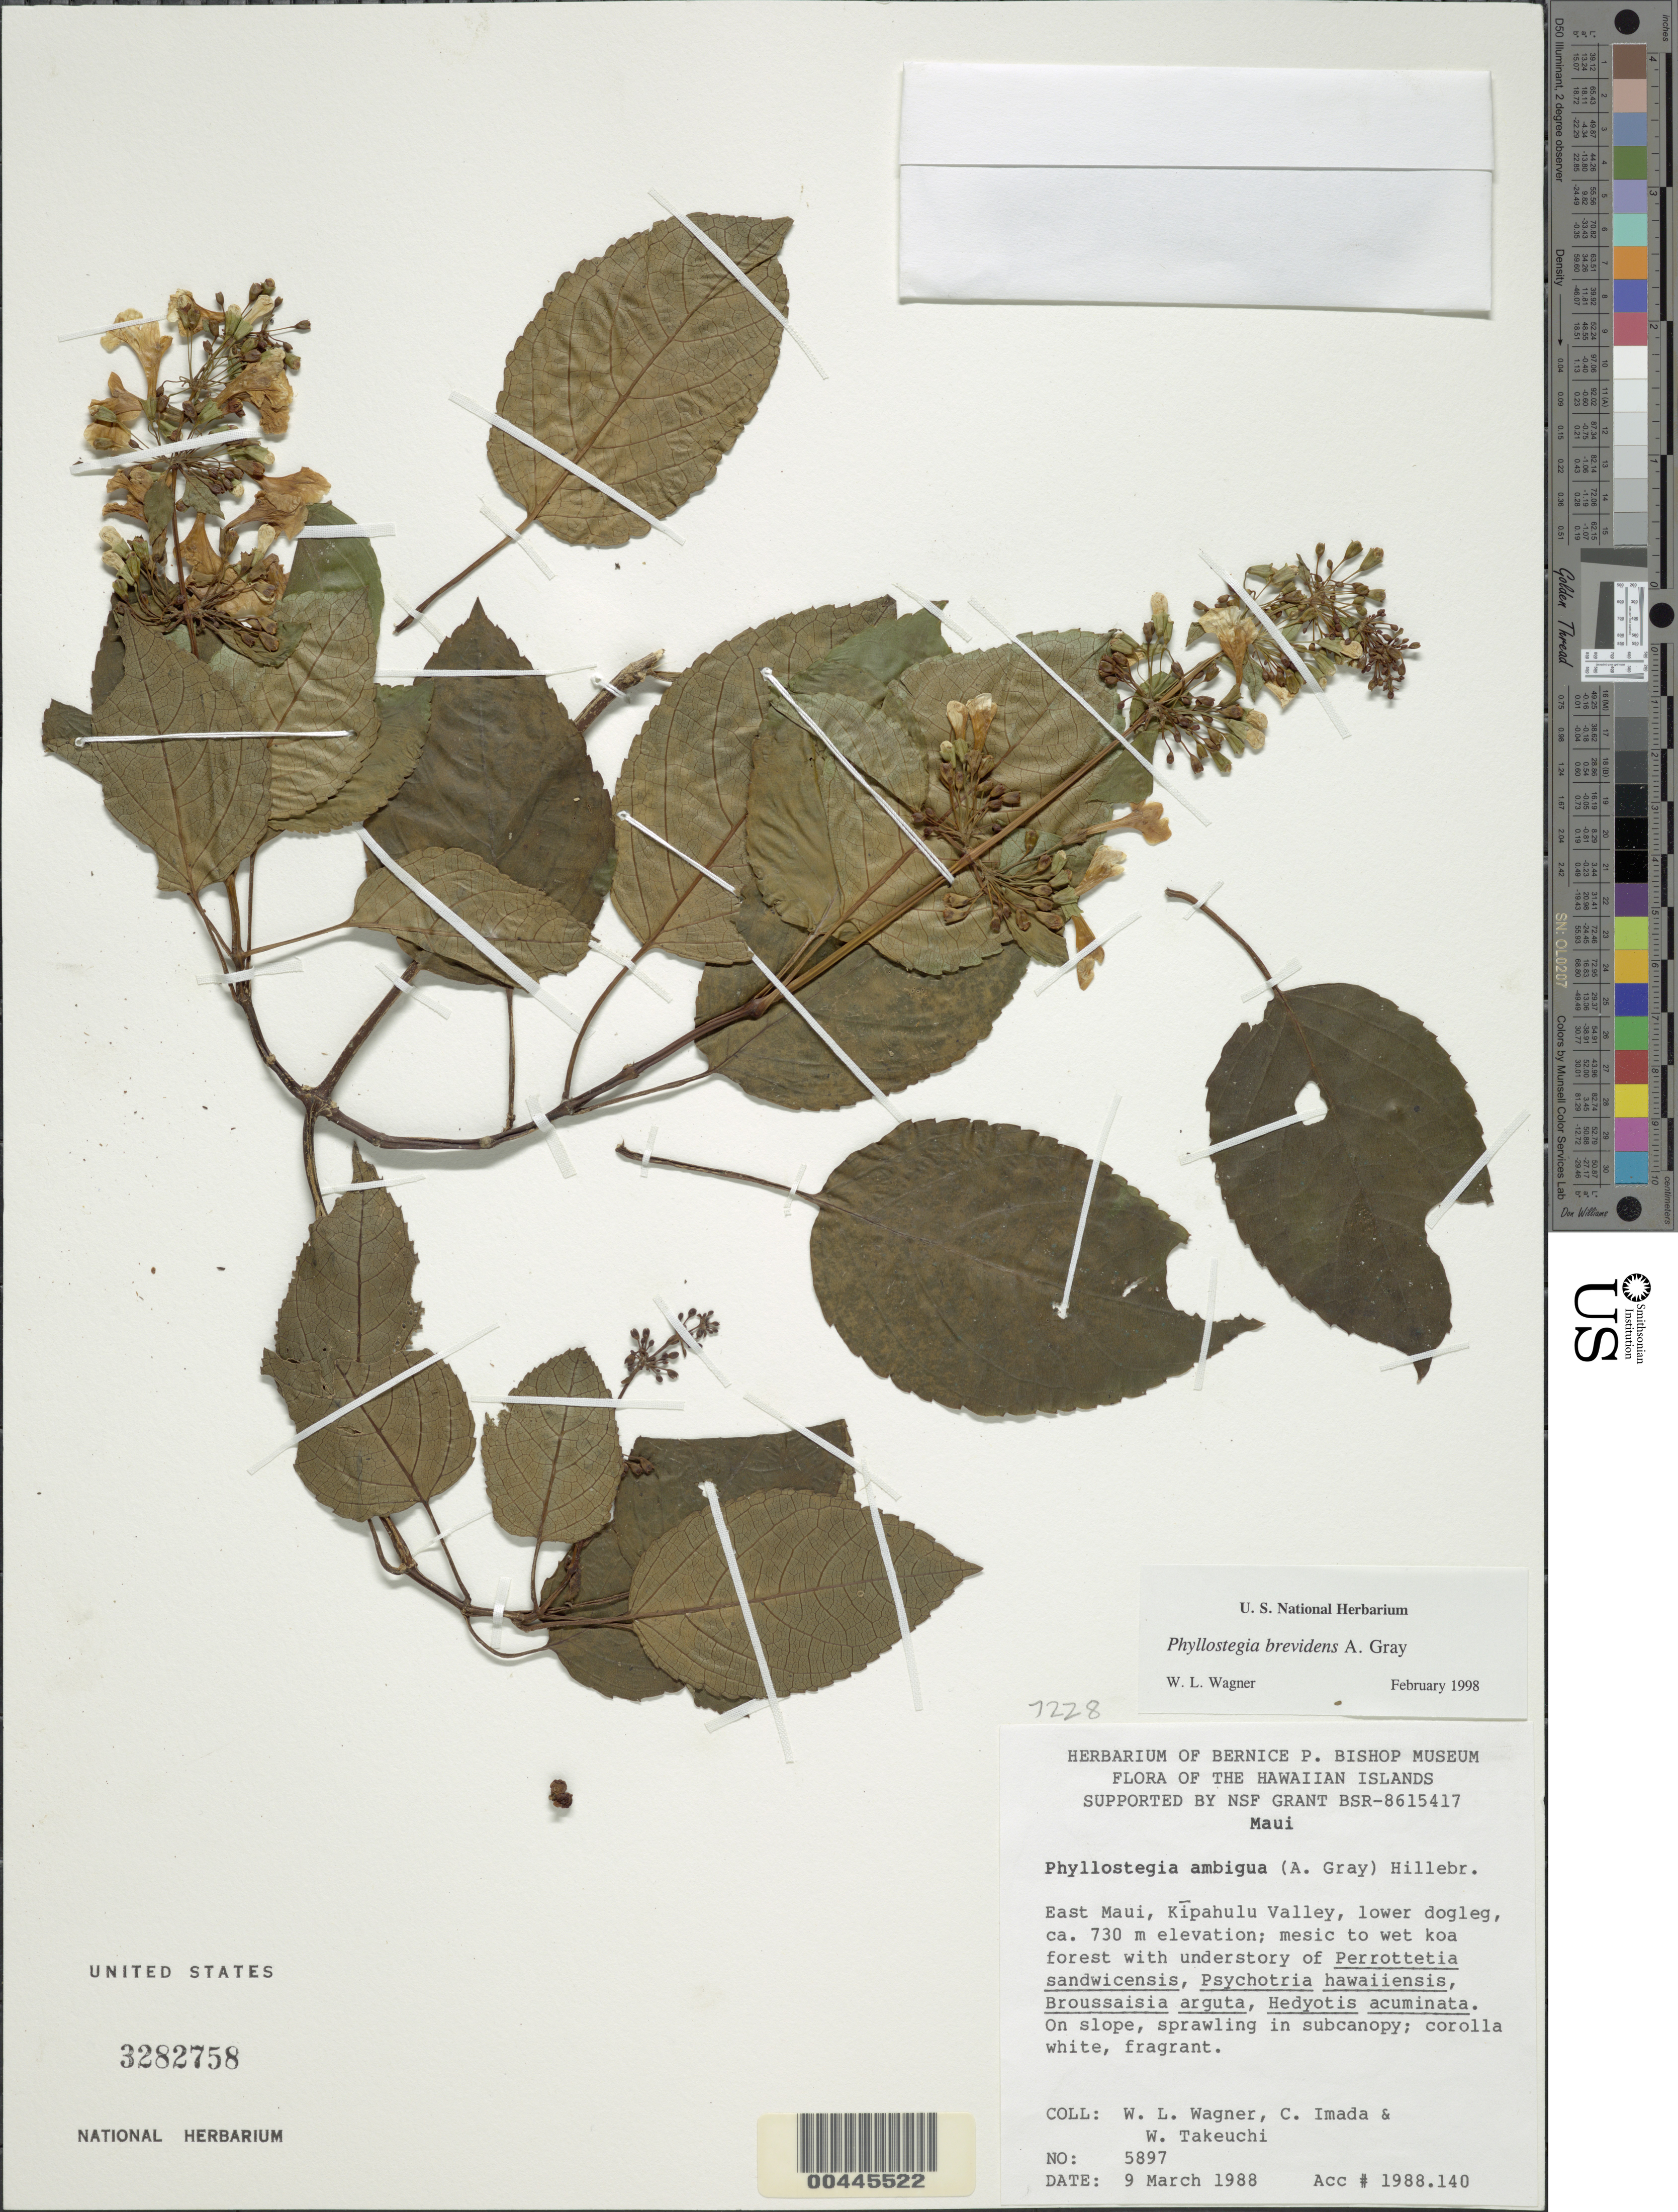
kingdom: Plantae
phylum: Tracheophyta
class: Magnoliopsida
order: Lamiales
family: Lamiaceae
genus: Phyllostegia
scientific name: Phyllostegia brevidens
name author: A. Gray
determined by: Wagner, W. L., (BOT), Smithsonian Institution - National Museum of Natural History (UNITED STATES)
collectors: W. L. Wagner, C. Imada & W. N. Takeuchi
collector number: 5897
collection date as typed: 9 Mar 1988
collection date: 1988-03-09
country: United States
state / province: Hawaii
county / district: Maui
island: Maui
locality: E Maui, Kipahulu Valley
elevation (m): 730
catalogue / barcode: US 3282758